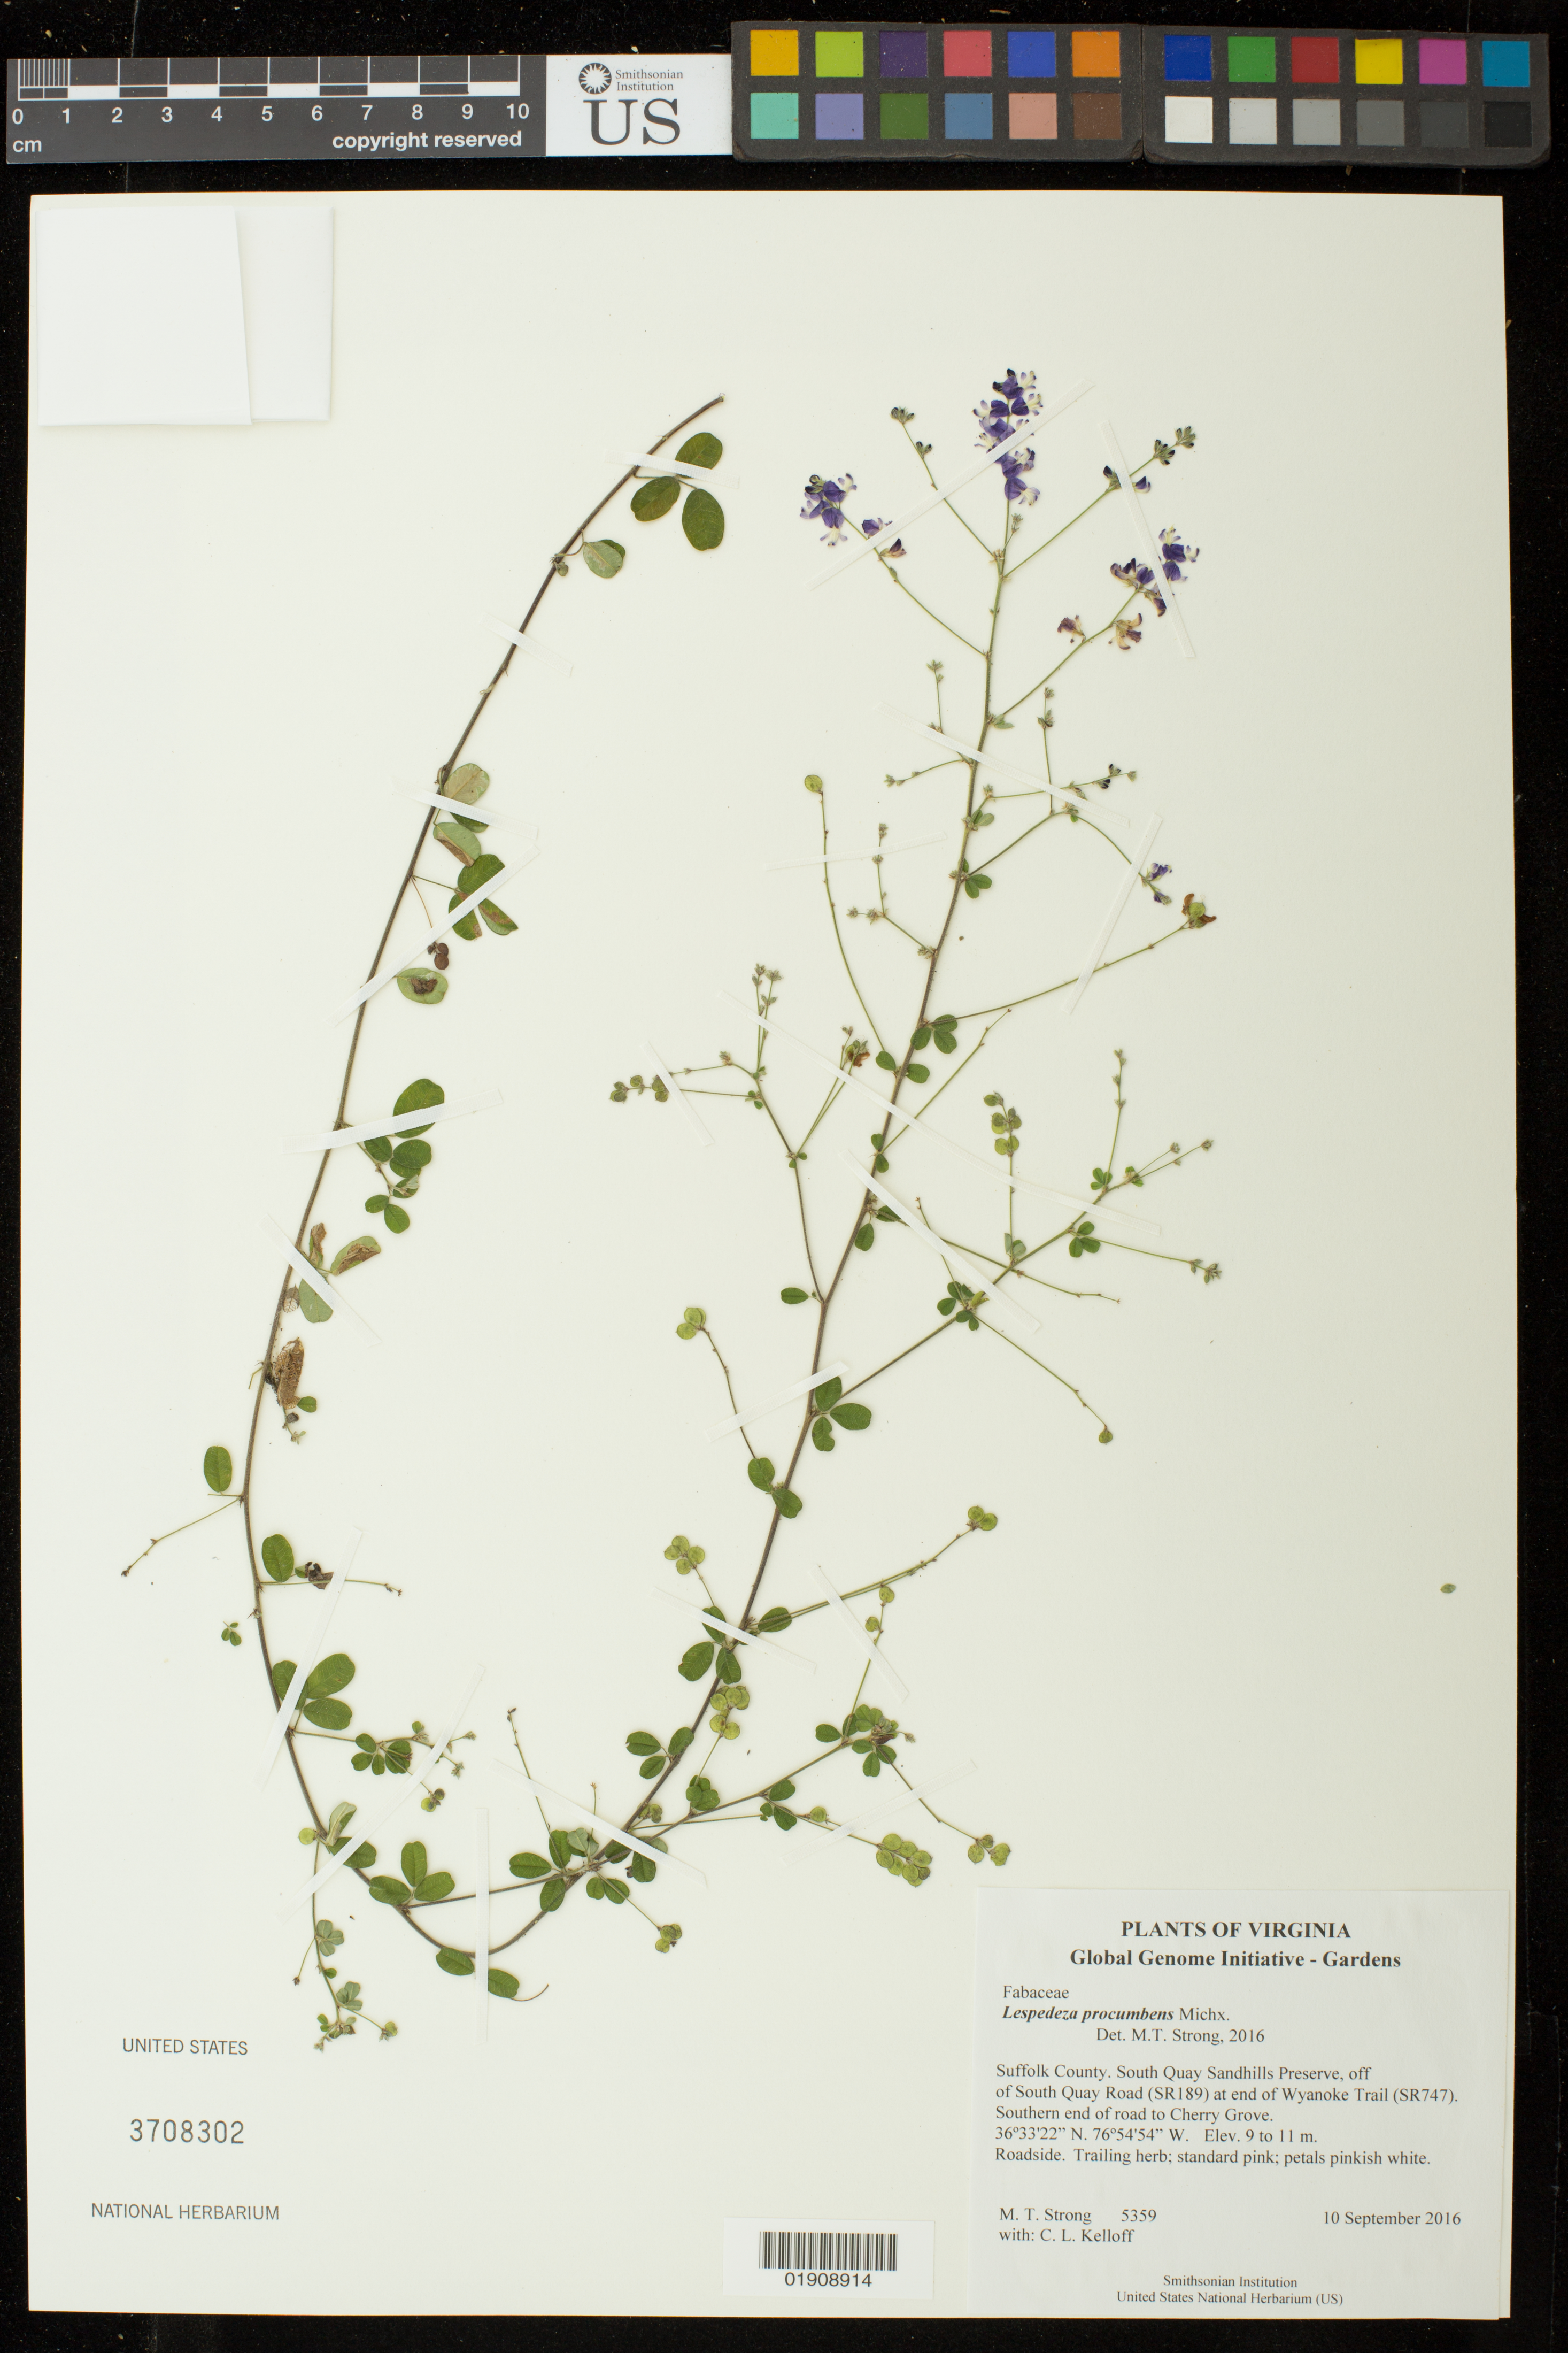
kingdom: Plantae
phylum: Tracheophyta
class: Magnoliopsida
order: Fabales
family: Fabaceae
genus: Lespedeza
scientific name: Lespedeza procumbens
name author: Michx.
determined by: Strong, Mark T., (BOT), Smithsonian Institution - National Museum of Natural History (UNITED STATES)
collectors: M. T. Strong & C. L. Kelloff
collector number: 5359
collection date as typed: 10 September 2016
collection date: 2016-09-10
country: United States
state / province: Virginia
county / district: City of Suffolk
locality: South Quay Sandhills Preserve. Off of South Quay Road (SR189) at end of Wyanoke Trail (SR747). Southern end of road to Cherry Grove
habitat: Roadside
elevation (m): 9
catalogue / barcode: US 3708302